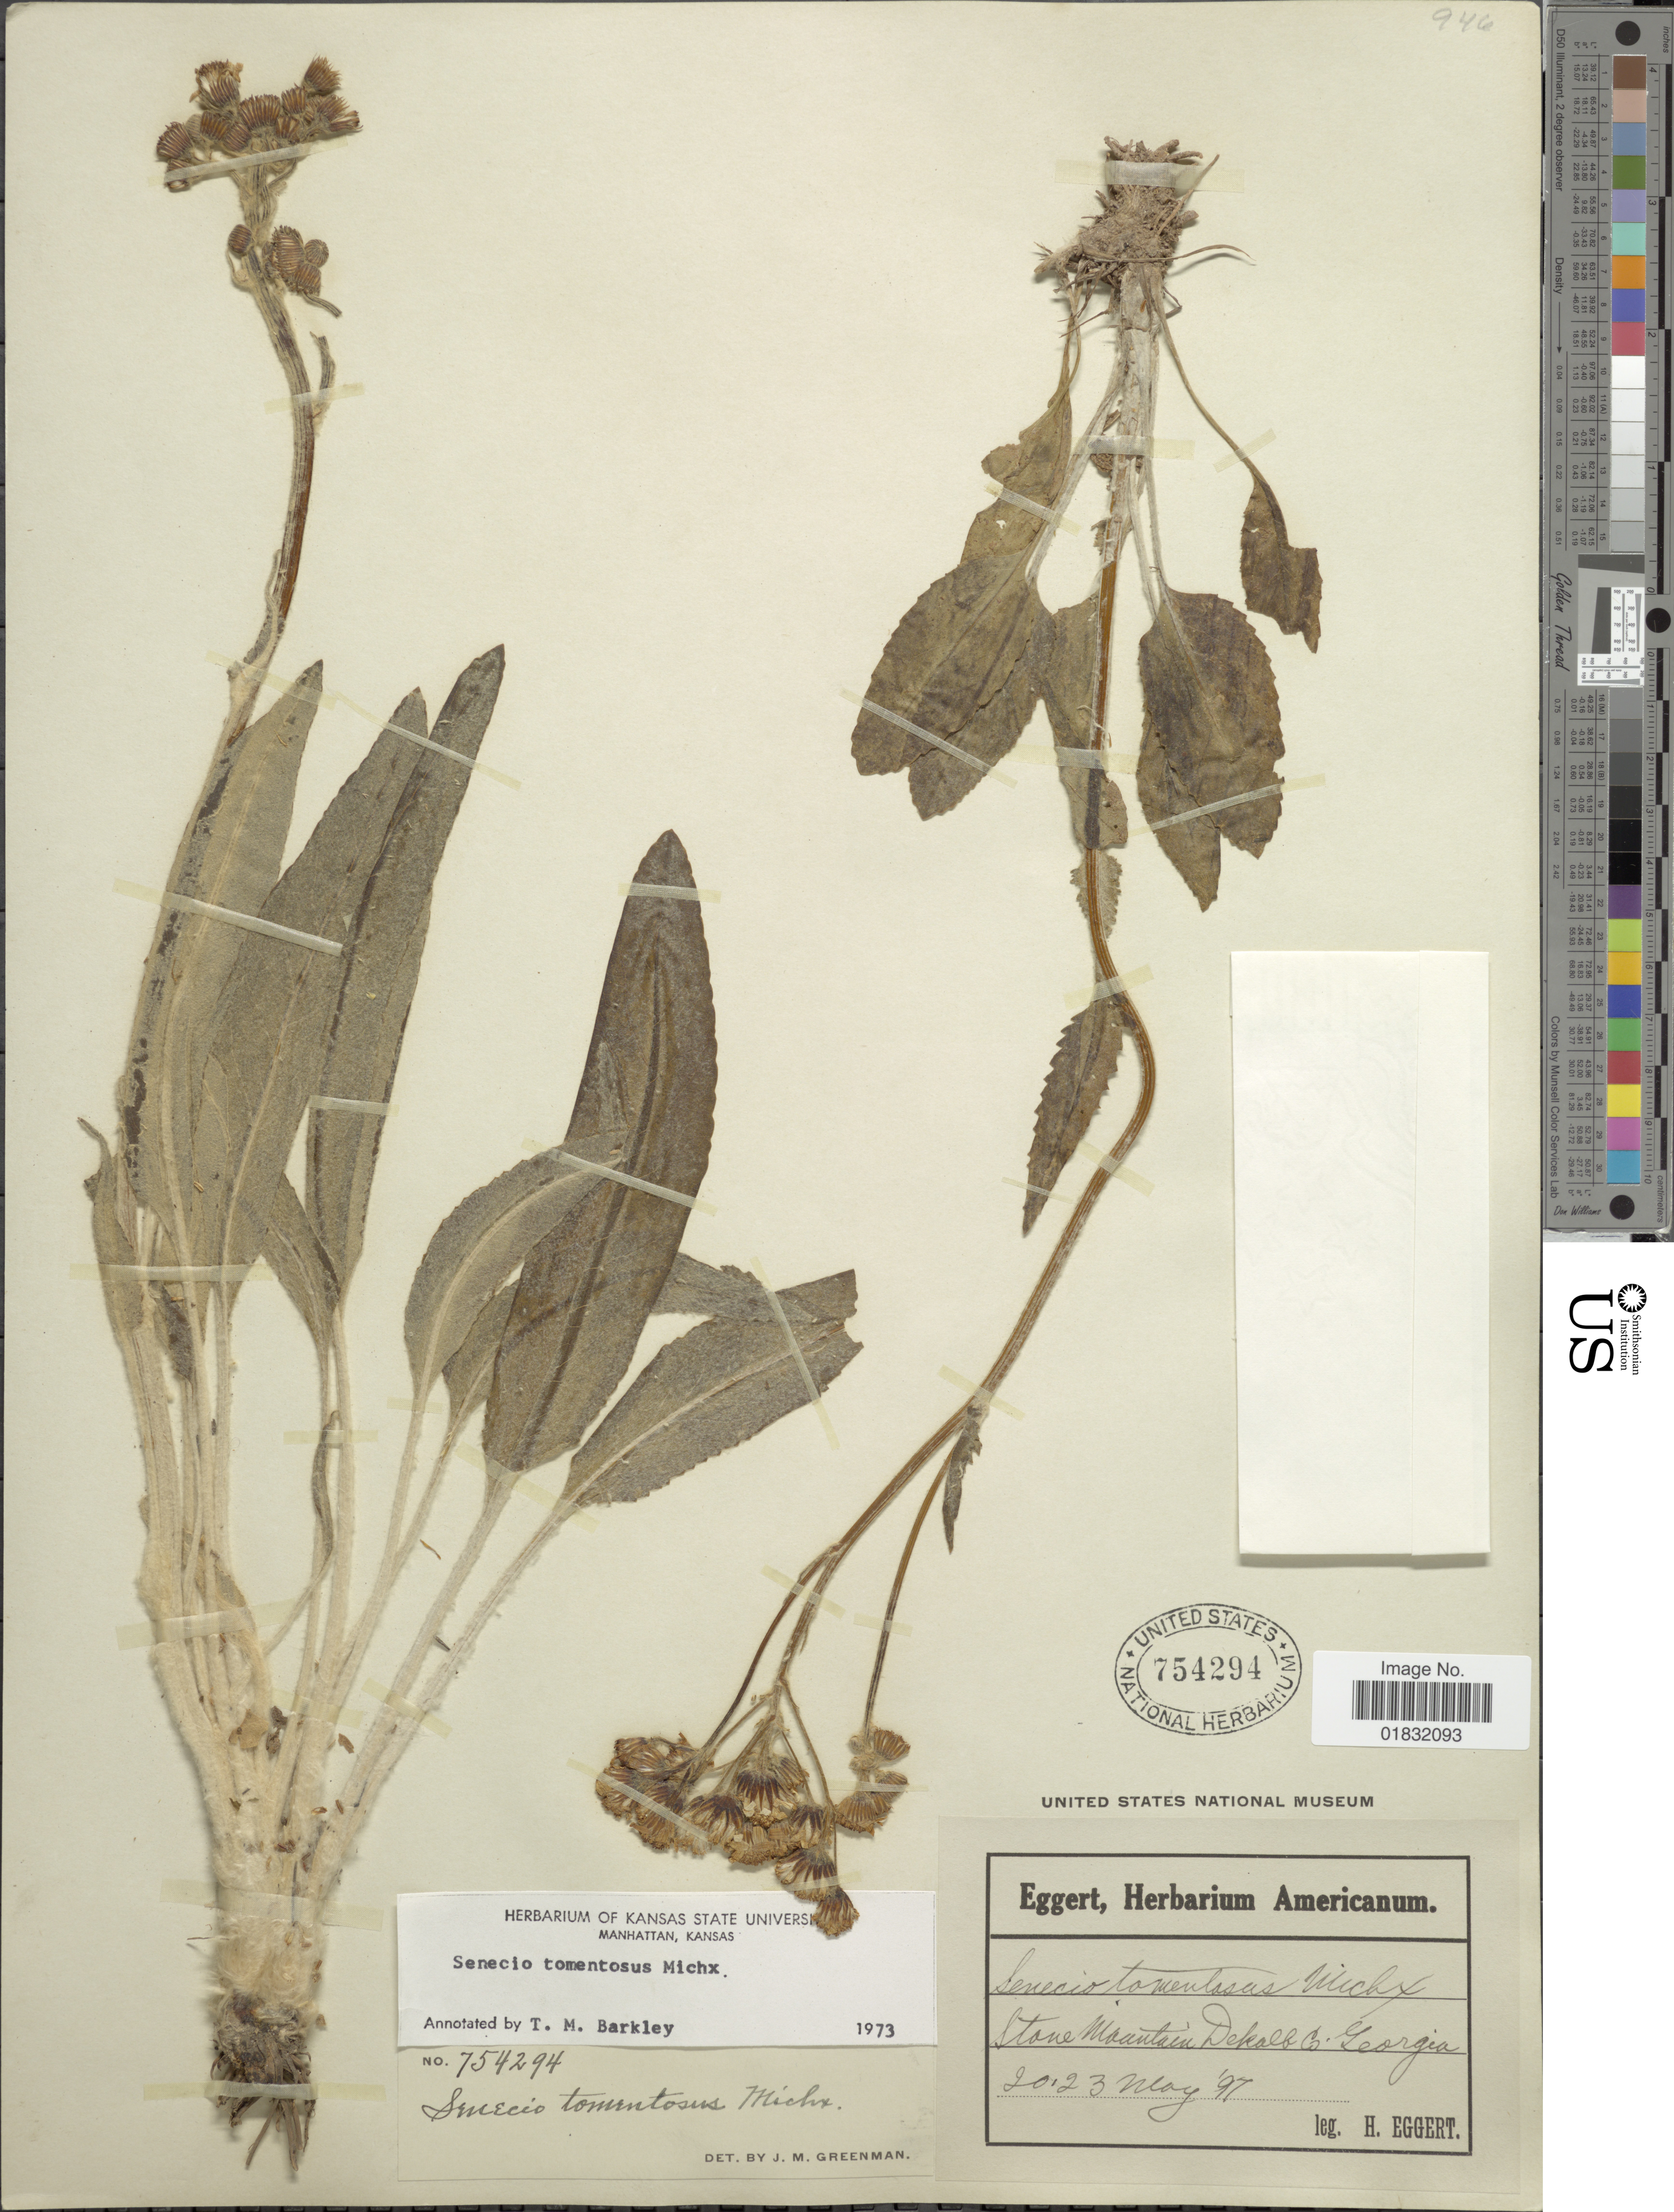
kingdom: Plantae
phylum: Tracheophyta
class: Magnoliopsida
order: Asterales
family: Asteraceae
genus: Packera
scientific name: Packera dubia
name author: (Spreng.) Trock & Mabb.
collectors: H. Eggert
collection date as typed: Transcribed d/m/y: 20/5/97 to 23/5/97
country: United States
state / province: Georgia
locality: Stone Mountain Dekalb Co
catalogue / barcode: US 754294